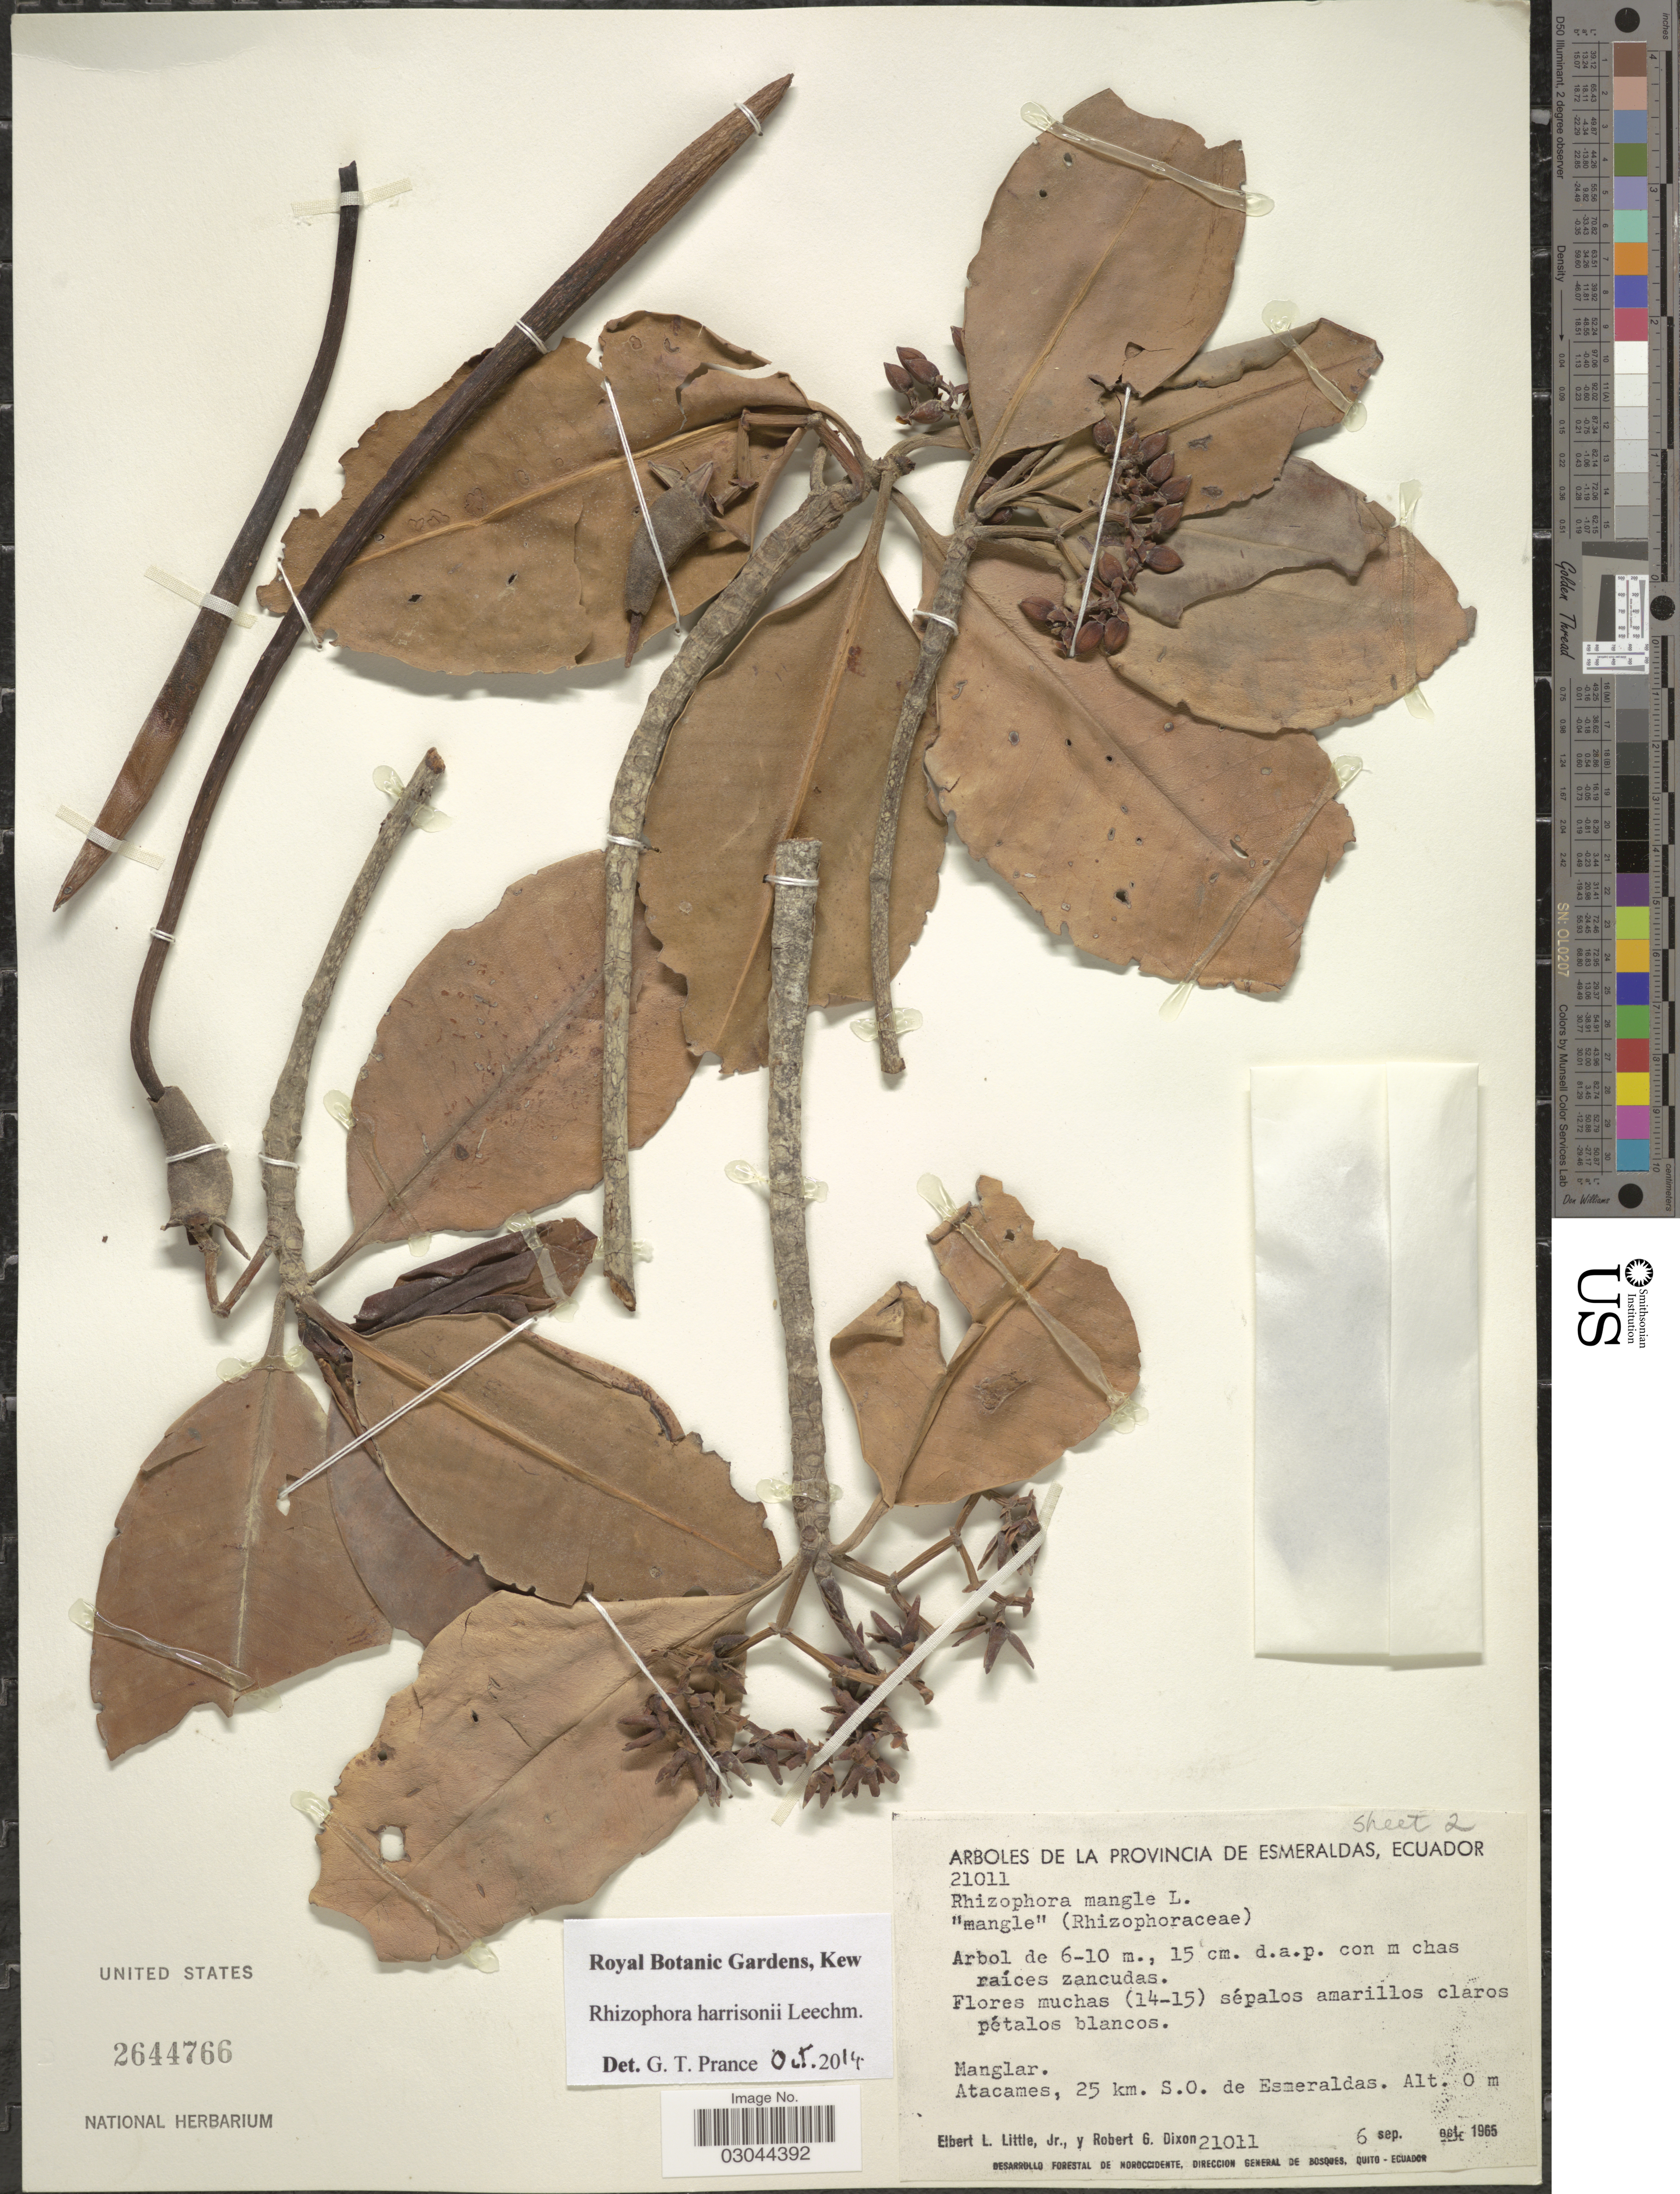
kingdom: Plantae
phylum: Tracheophyta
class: Magnoliopsida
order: Malpighiales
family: Rhizophoraceae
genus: Rhizophora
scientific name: Rhizophora harrisonii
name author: Leechm.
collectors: E. L. Little & R. G. Dixon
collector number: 21011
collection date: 1965-10-06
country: Ecuador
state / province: Esmeraldas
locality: Provincia de Esmeraldas. Atacames, 25 km. S. O. de Esmeraldas.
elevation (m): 0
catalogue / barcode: US 2644766